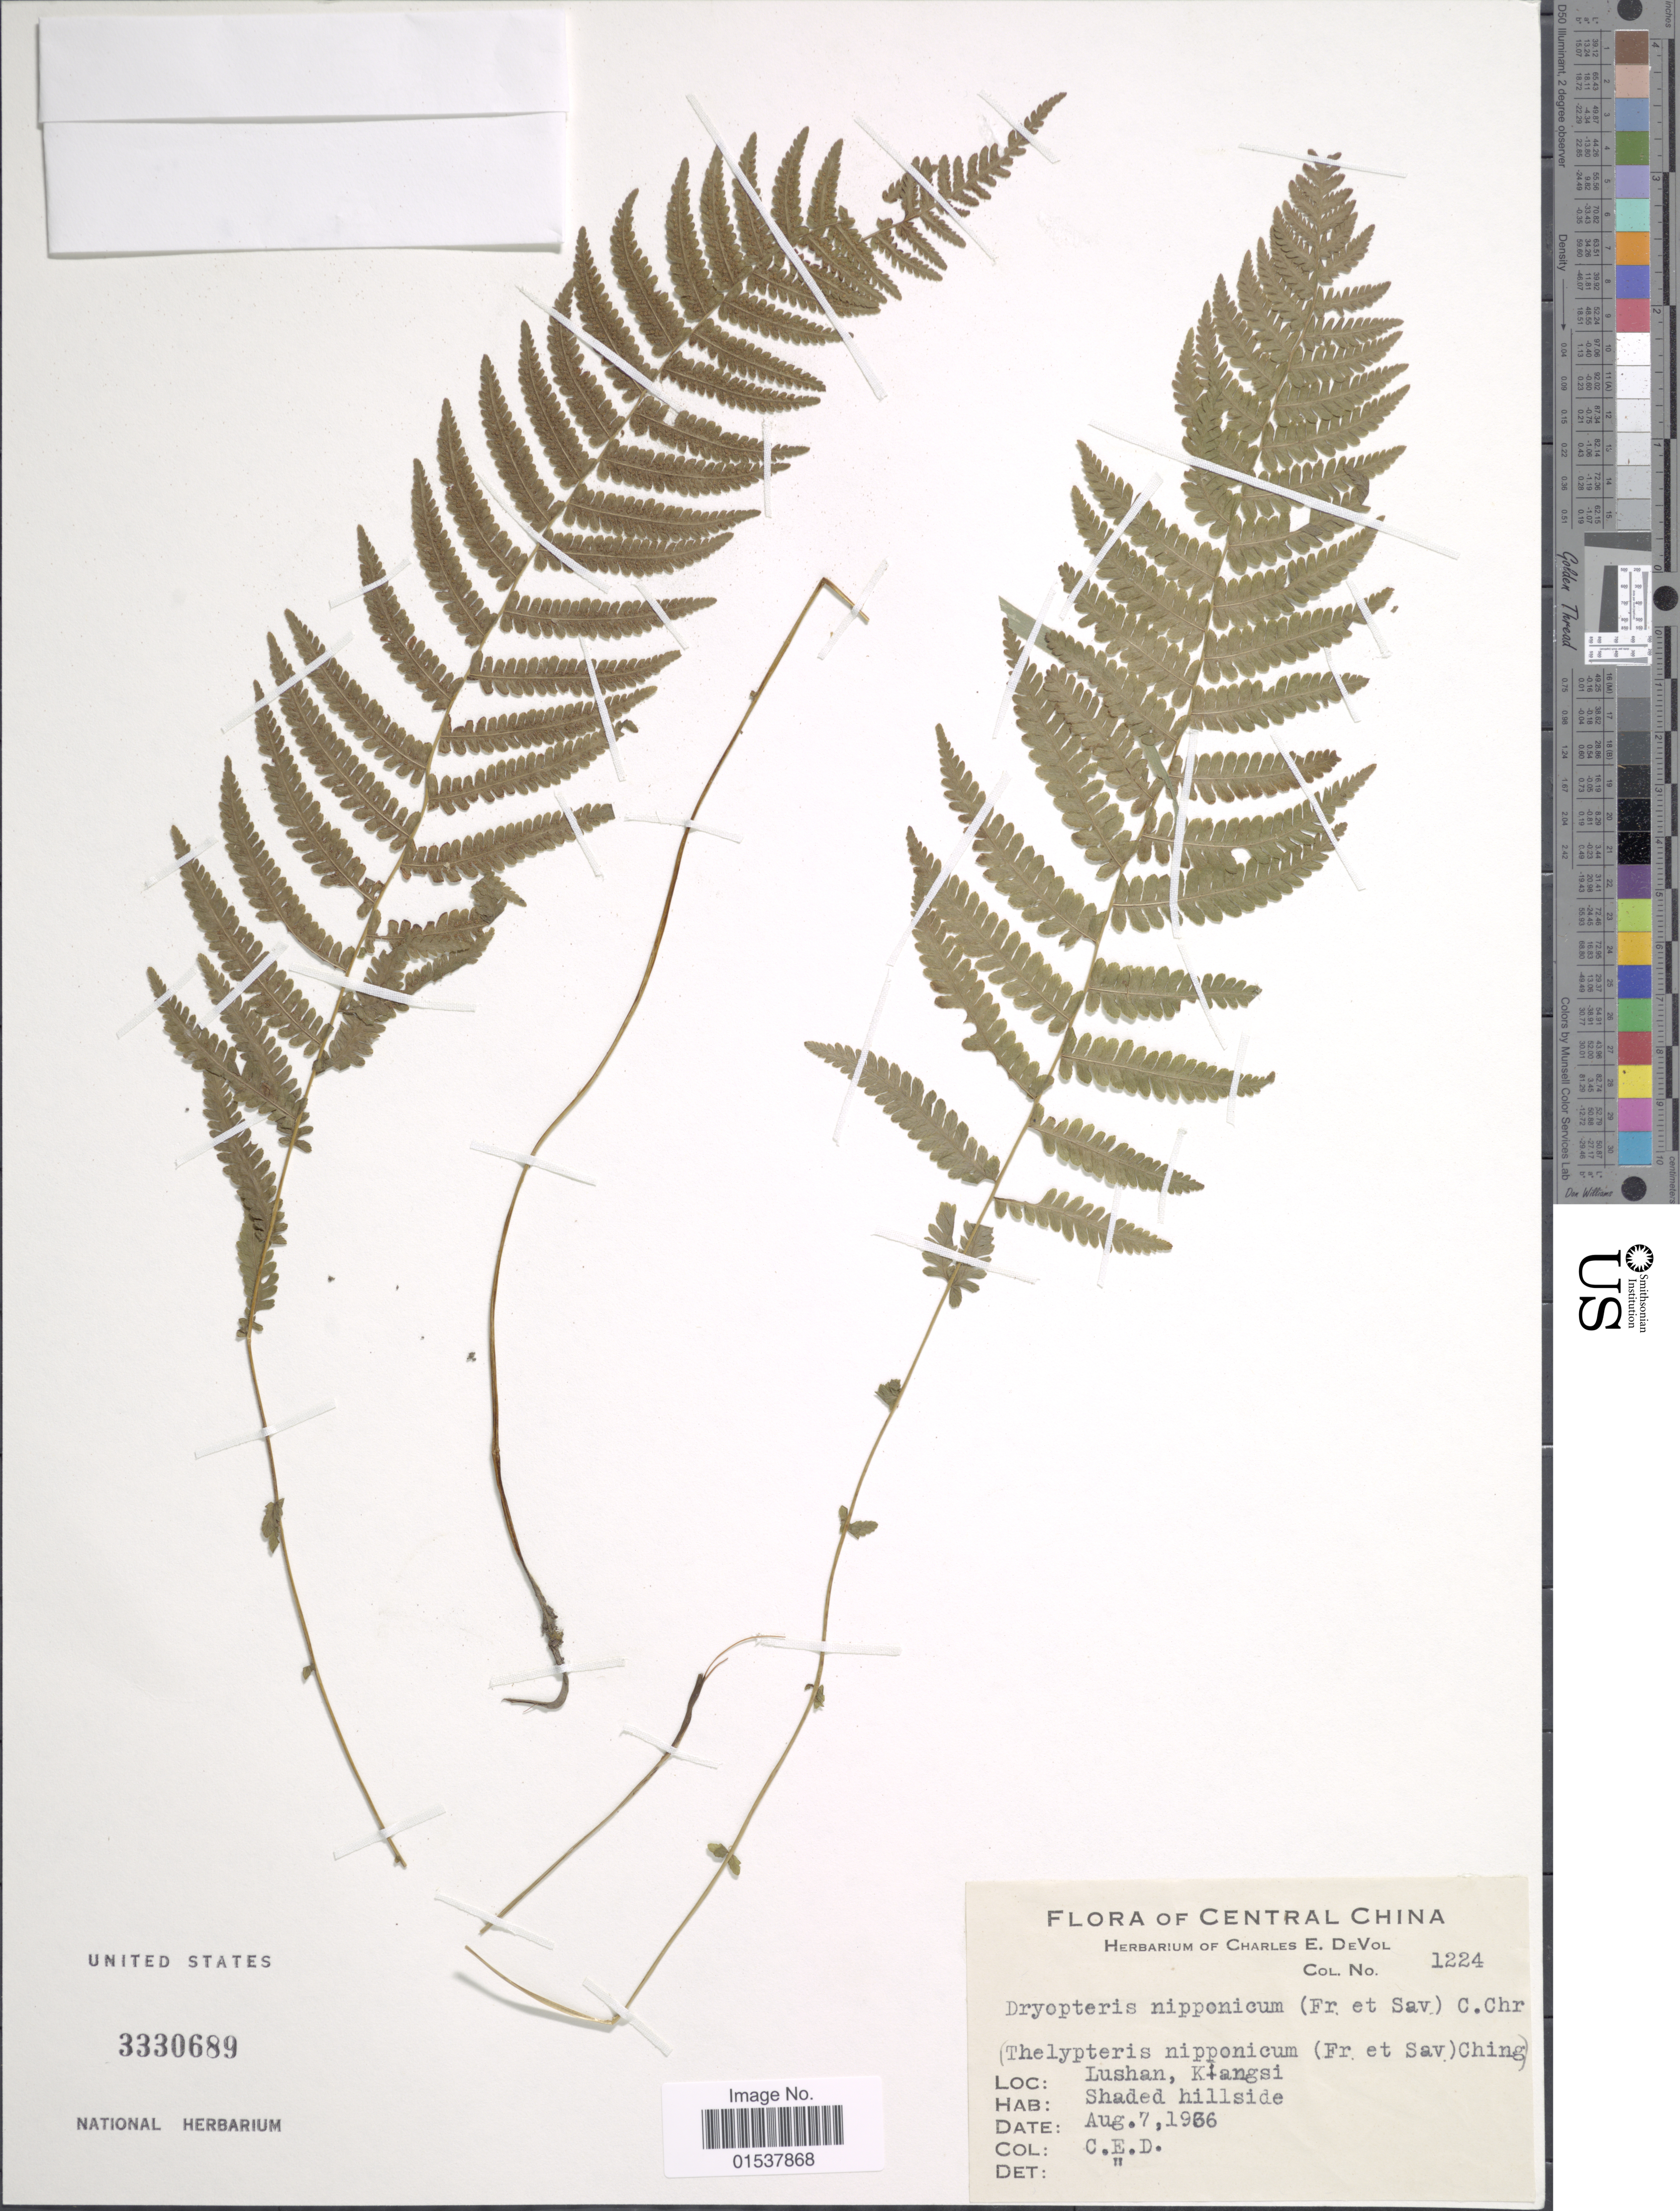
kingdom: Plantae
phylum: Tracheophyta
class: Polypodiopsida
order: Polypodiales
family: Thelypteridaceae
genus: Parathelypteris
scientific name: Parathelypteris nipponica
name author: (Franch. & Sav.) Ching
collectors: C. E. De Vol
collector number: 1224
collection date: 1936-08-07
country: China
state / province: Jiangxi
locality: Central China, Lushan, Kiangsi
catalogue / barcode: US 3330689